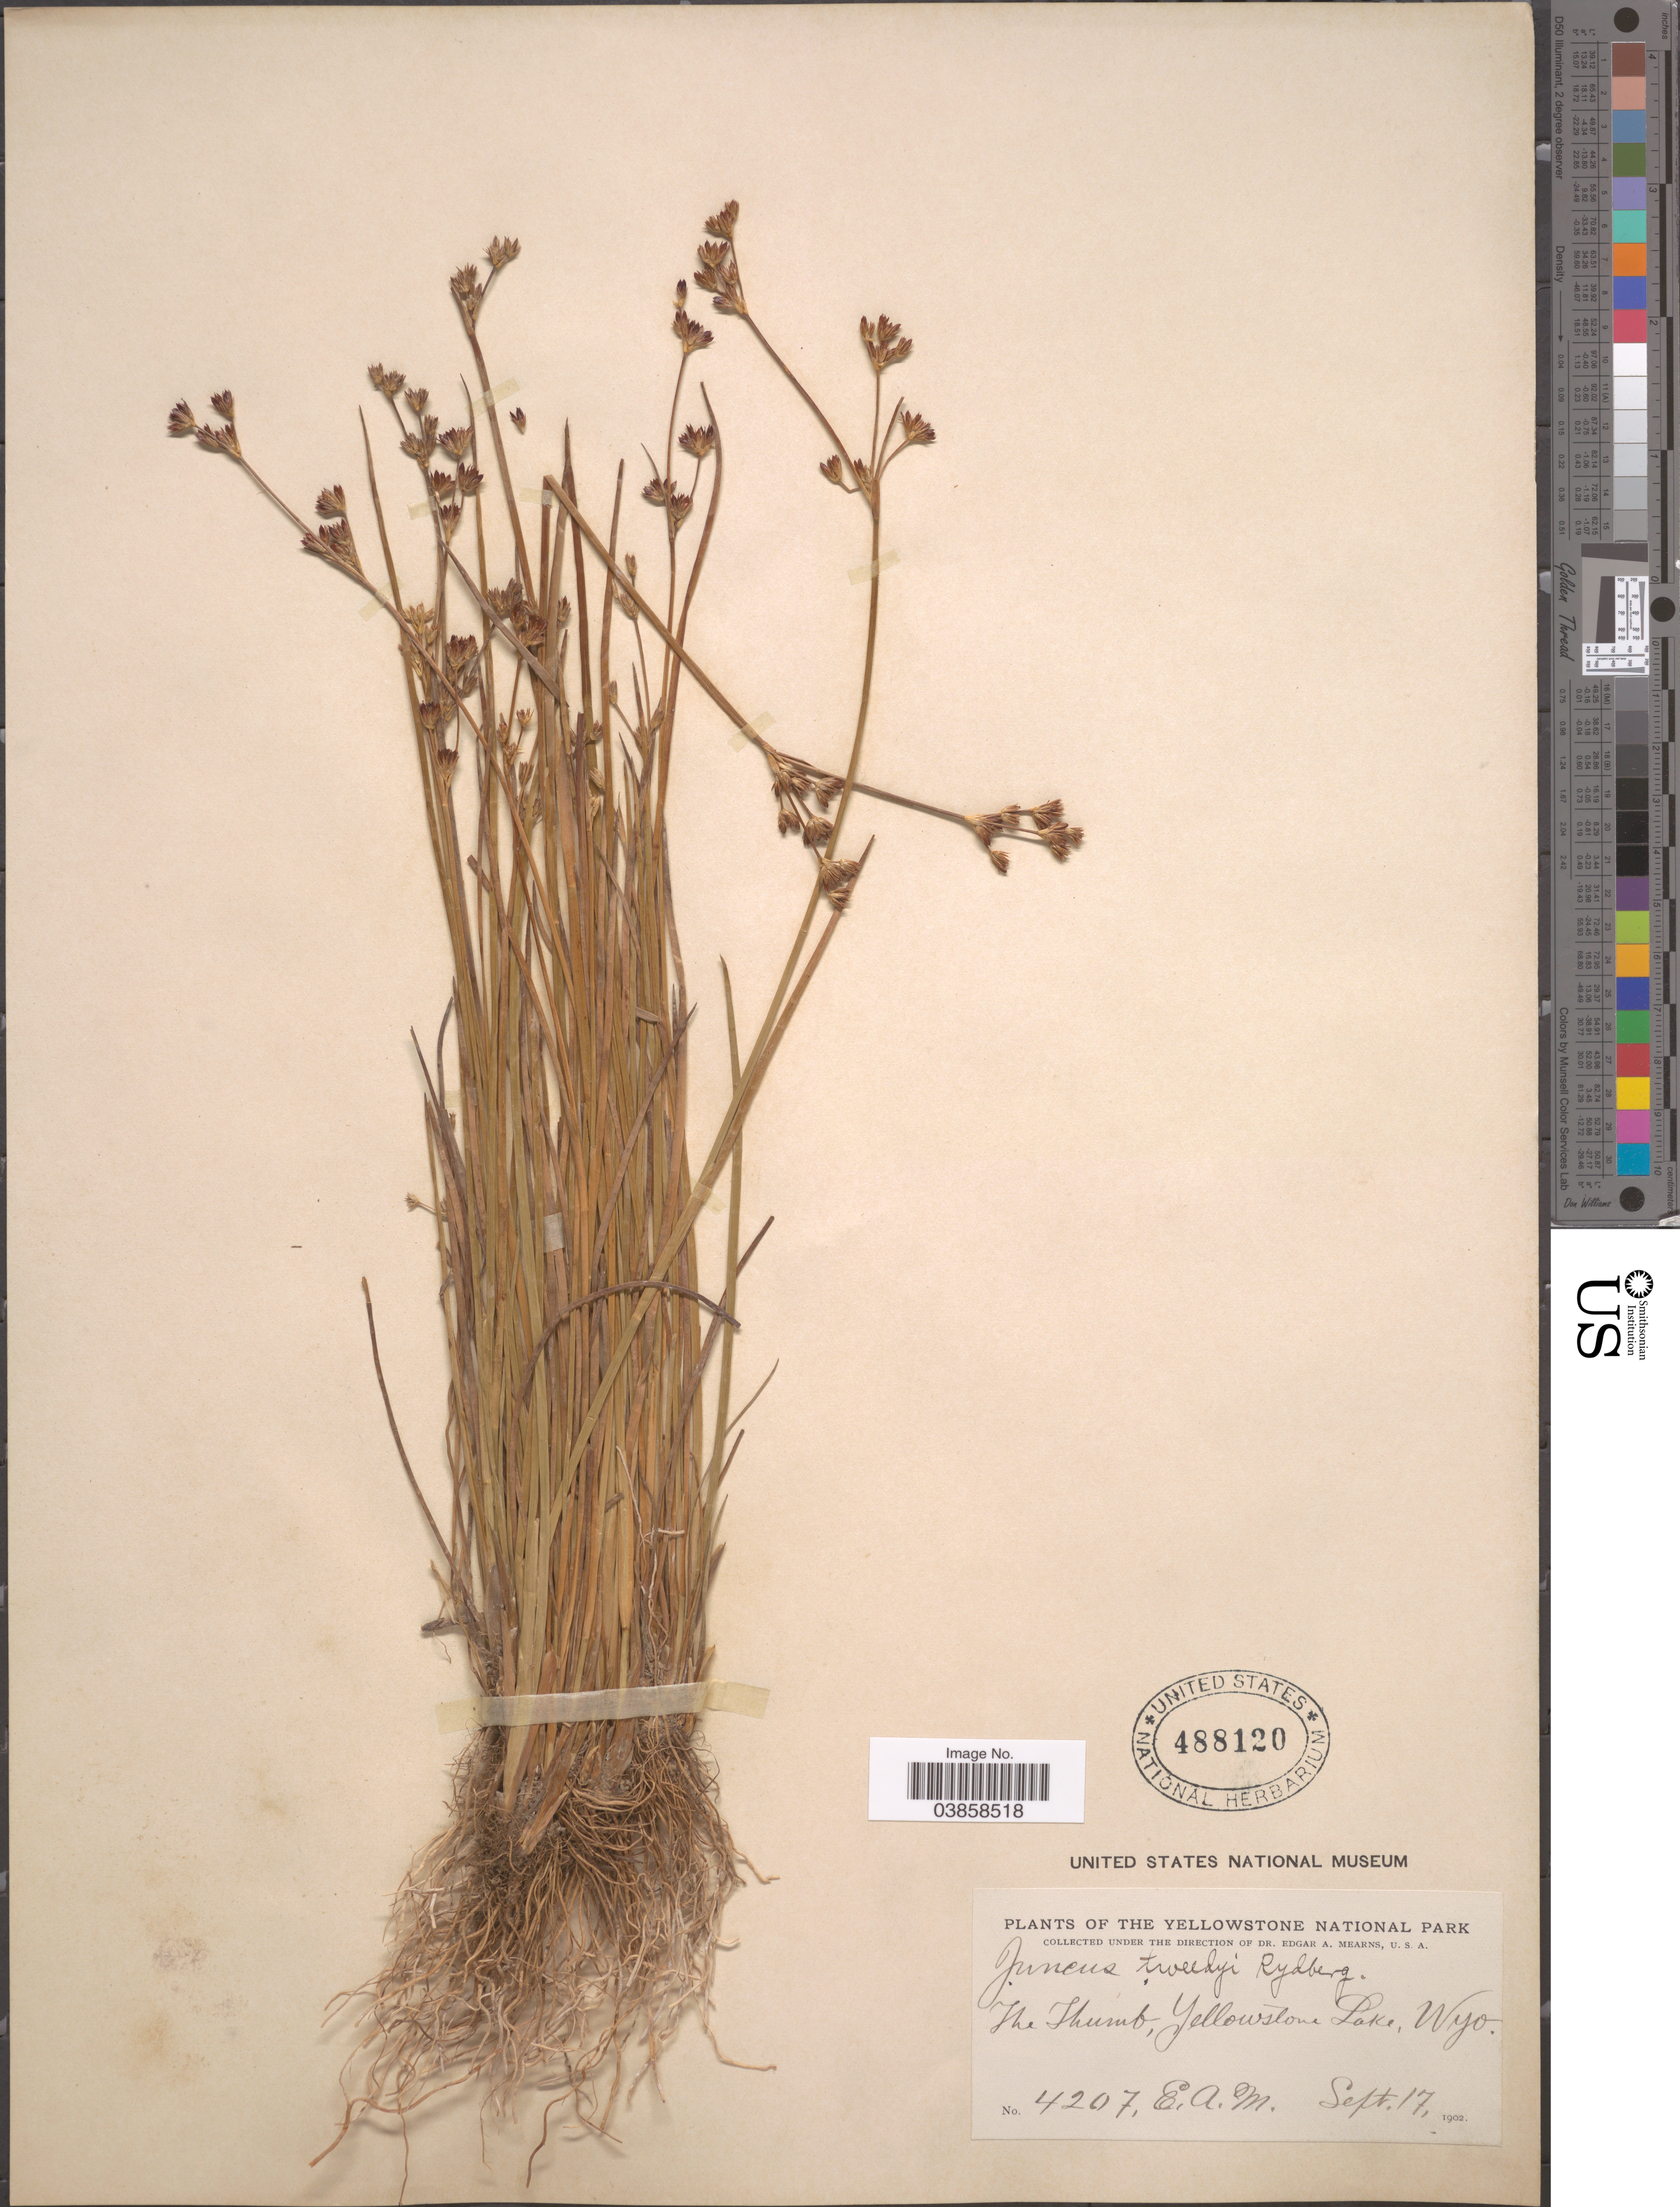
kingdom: Plantae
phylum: Tracheophyta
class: Liliopsida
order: Poales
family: Juncaceae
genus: Juncus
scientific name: Juncus tweedyi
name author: Rydb.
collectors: E. A. Mearns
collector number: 4207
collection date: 1902-09-17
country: United States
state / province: Wyoming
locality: Yellowstone National Park. The Thumb, Yellowstone Lake.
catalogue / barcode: US 488120